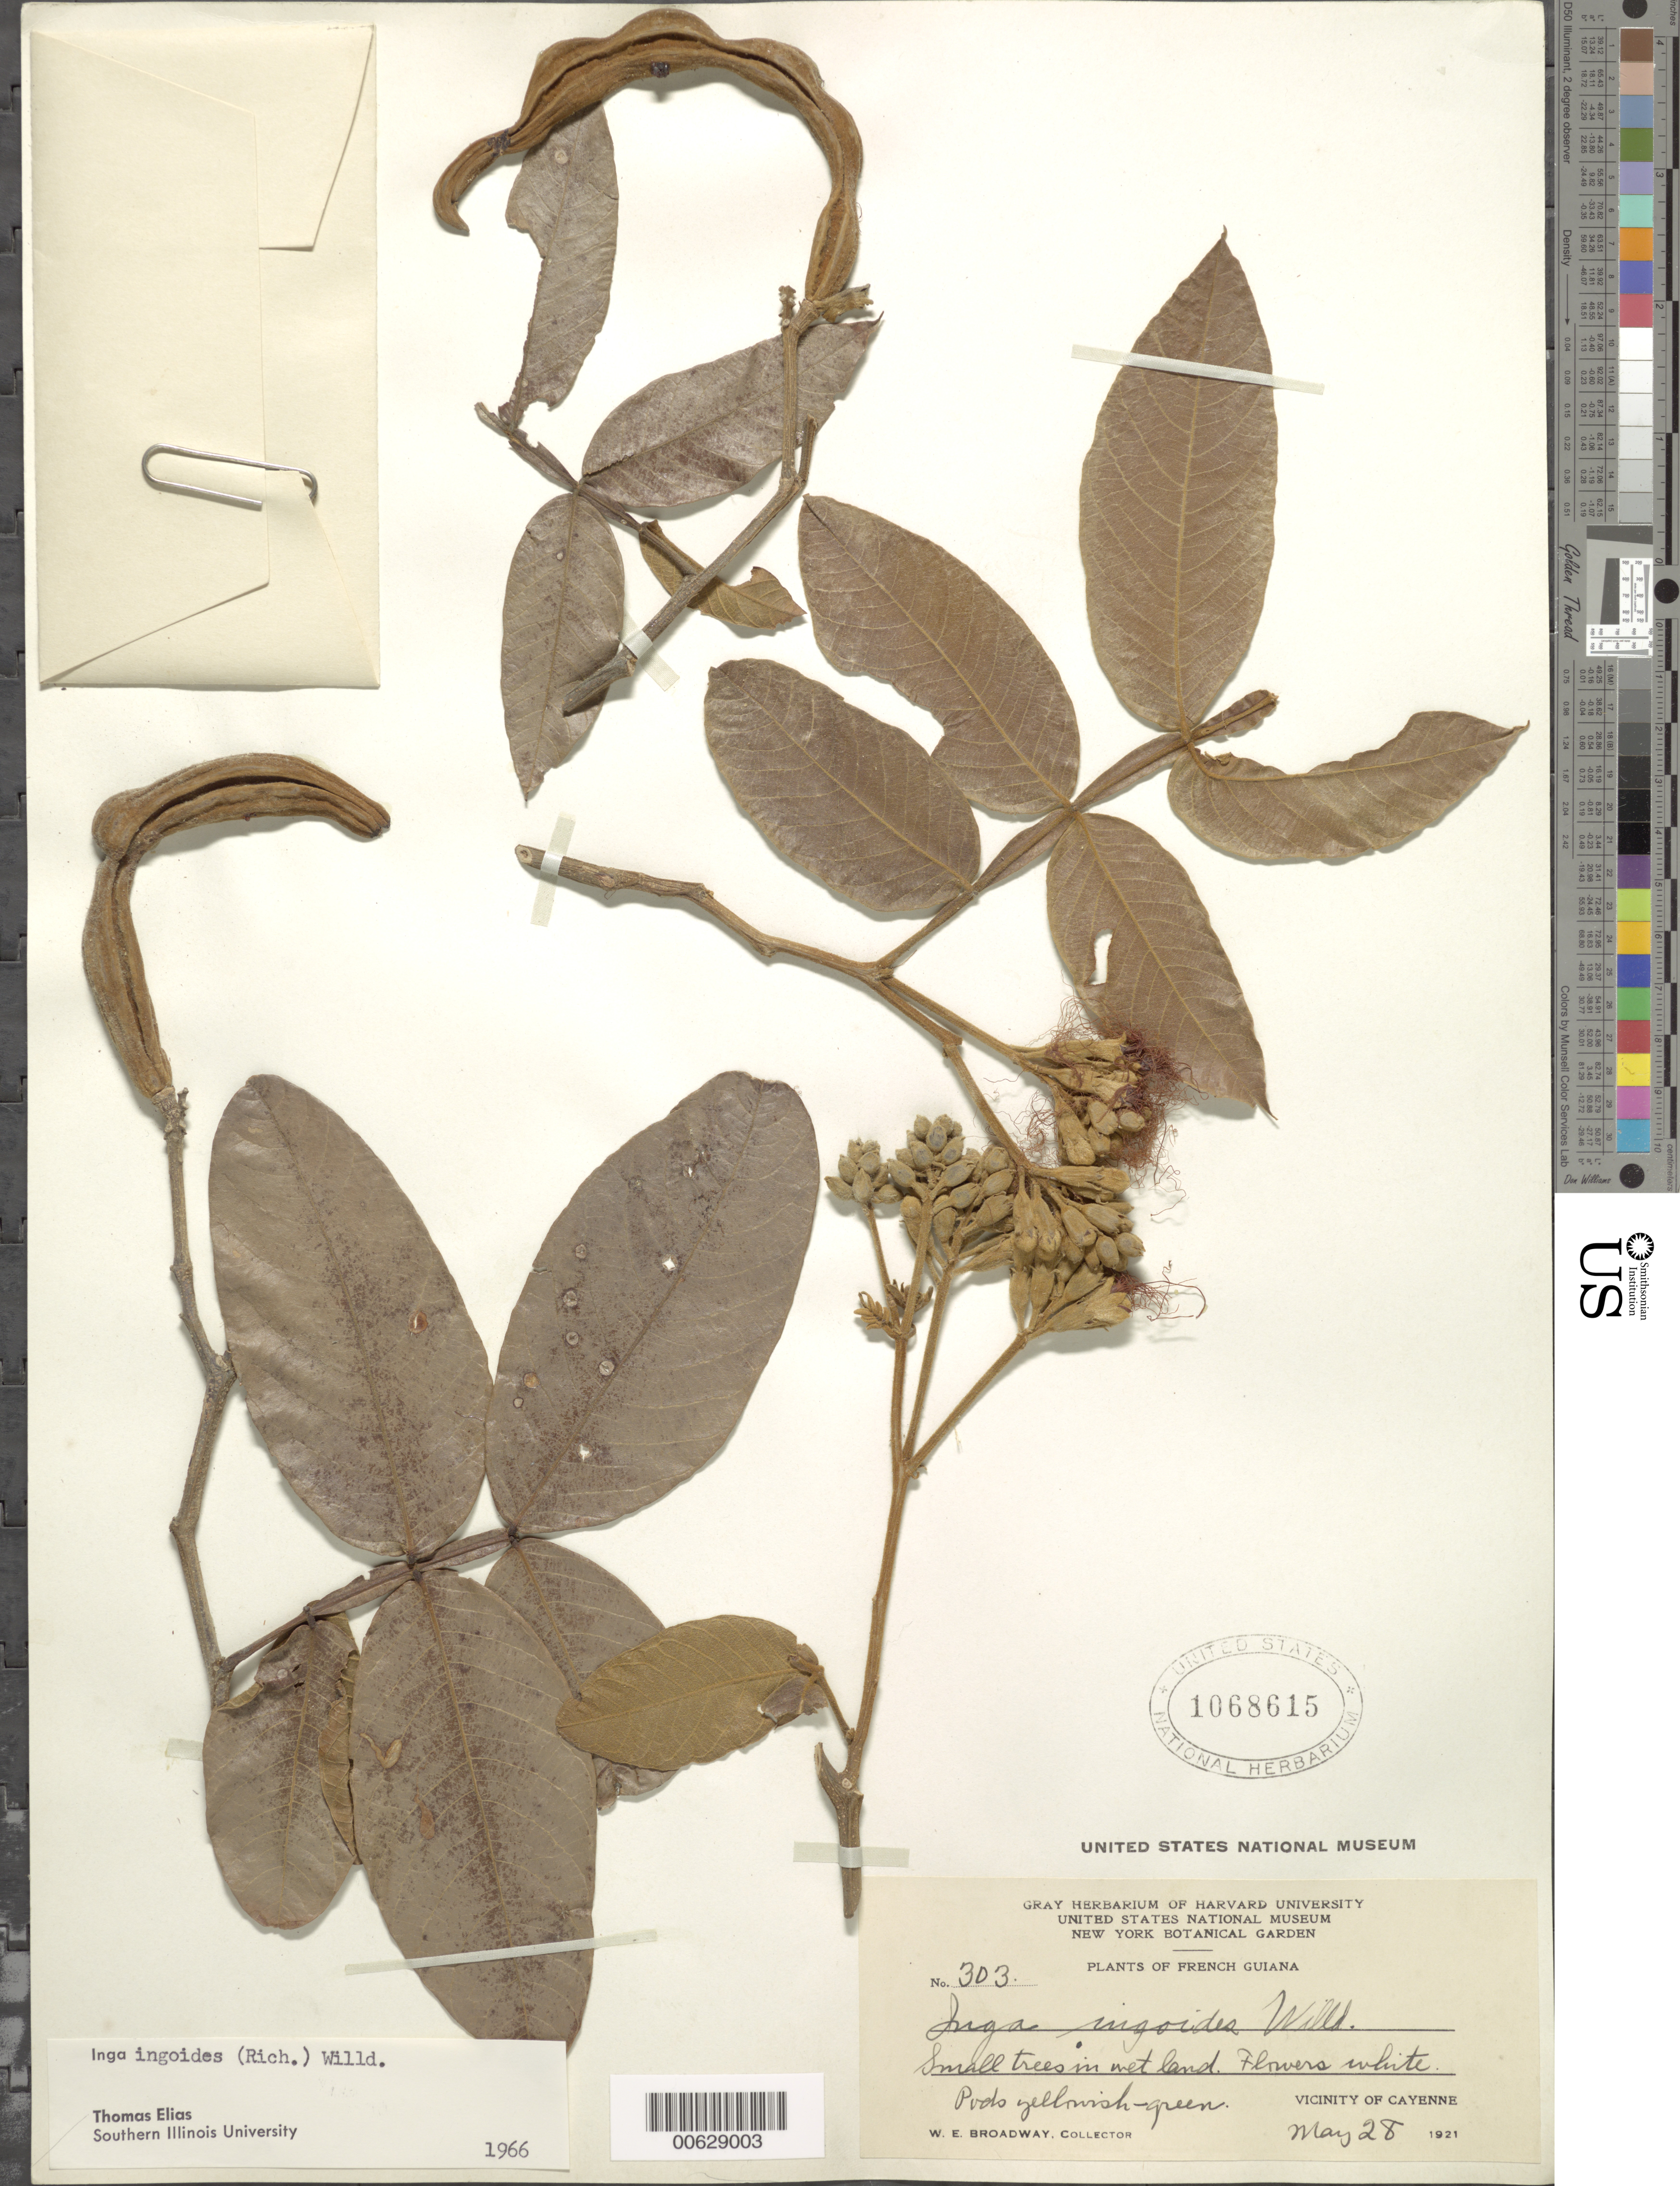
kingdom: Plantae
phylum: Tracheophyta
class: Magnoliopsida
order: Fabales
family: Fabaceae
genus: Inga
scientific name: Inga ingoides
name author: (Rich.) Willd.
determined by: Elias, Thomas S.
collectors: W. E. Broadway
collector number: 303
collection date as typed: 28-May-21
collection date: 1921-05-28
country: French Guiana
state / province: Cayenne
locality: Cayenne, vic.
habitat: Wet land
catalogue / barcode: US 1068615